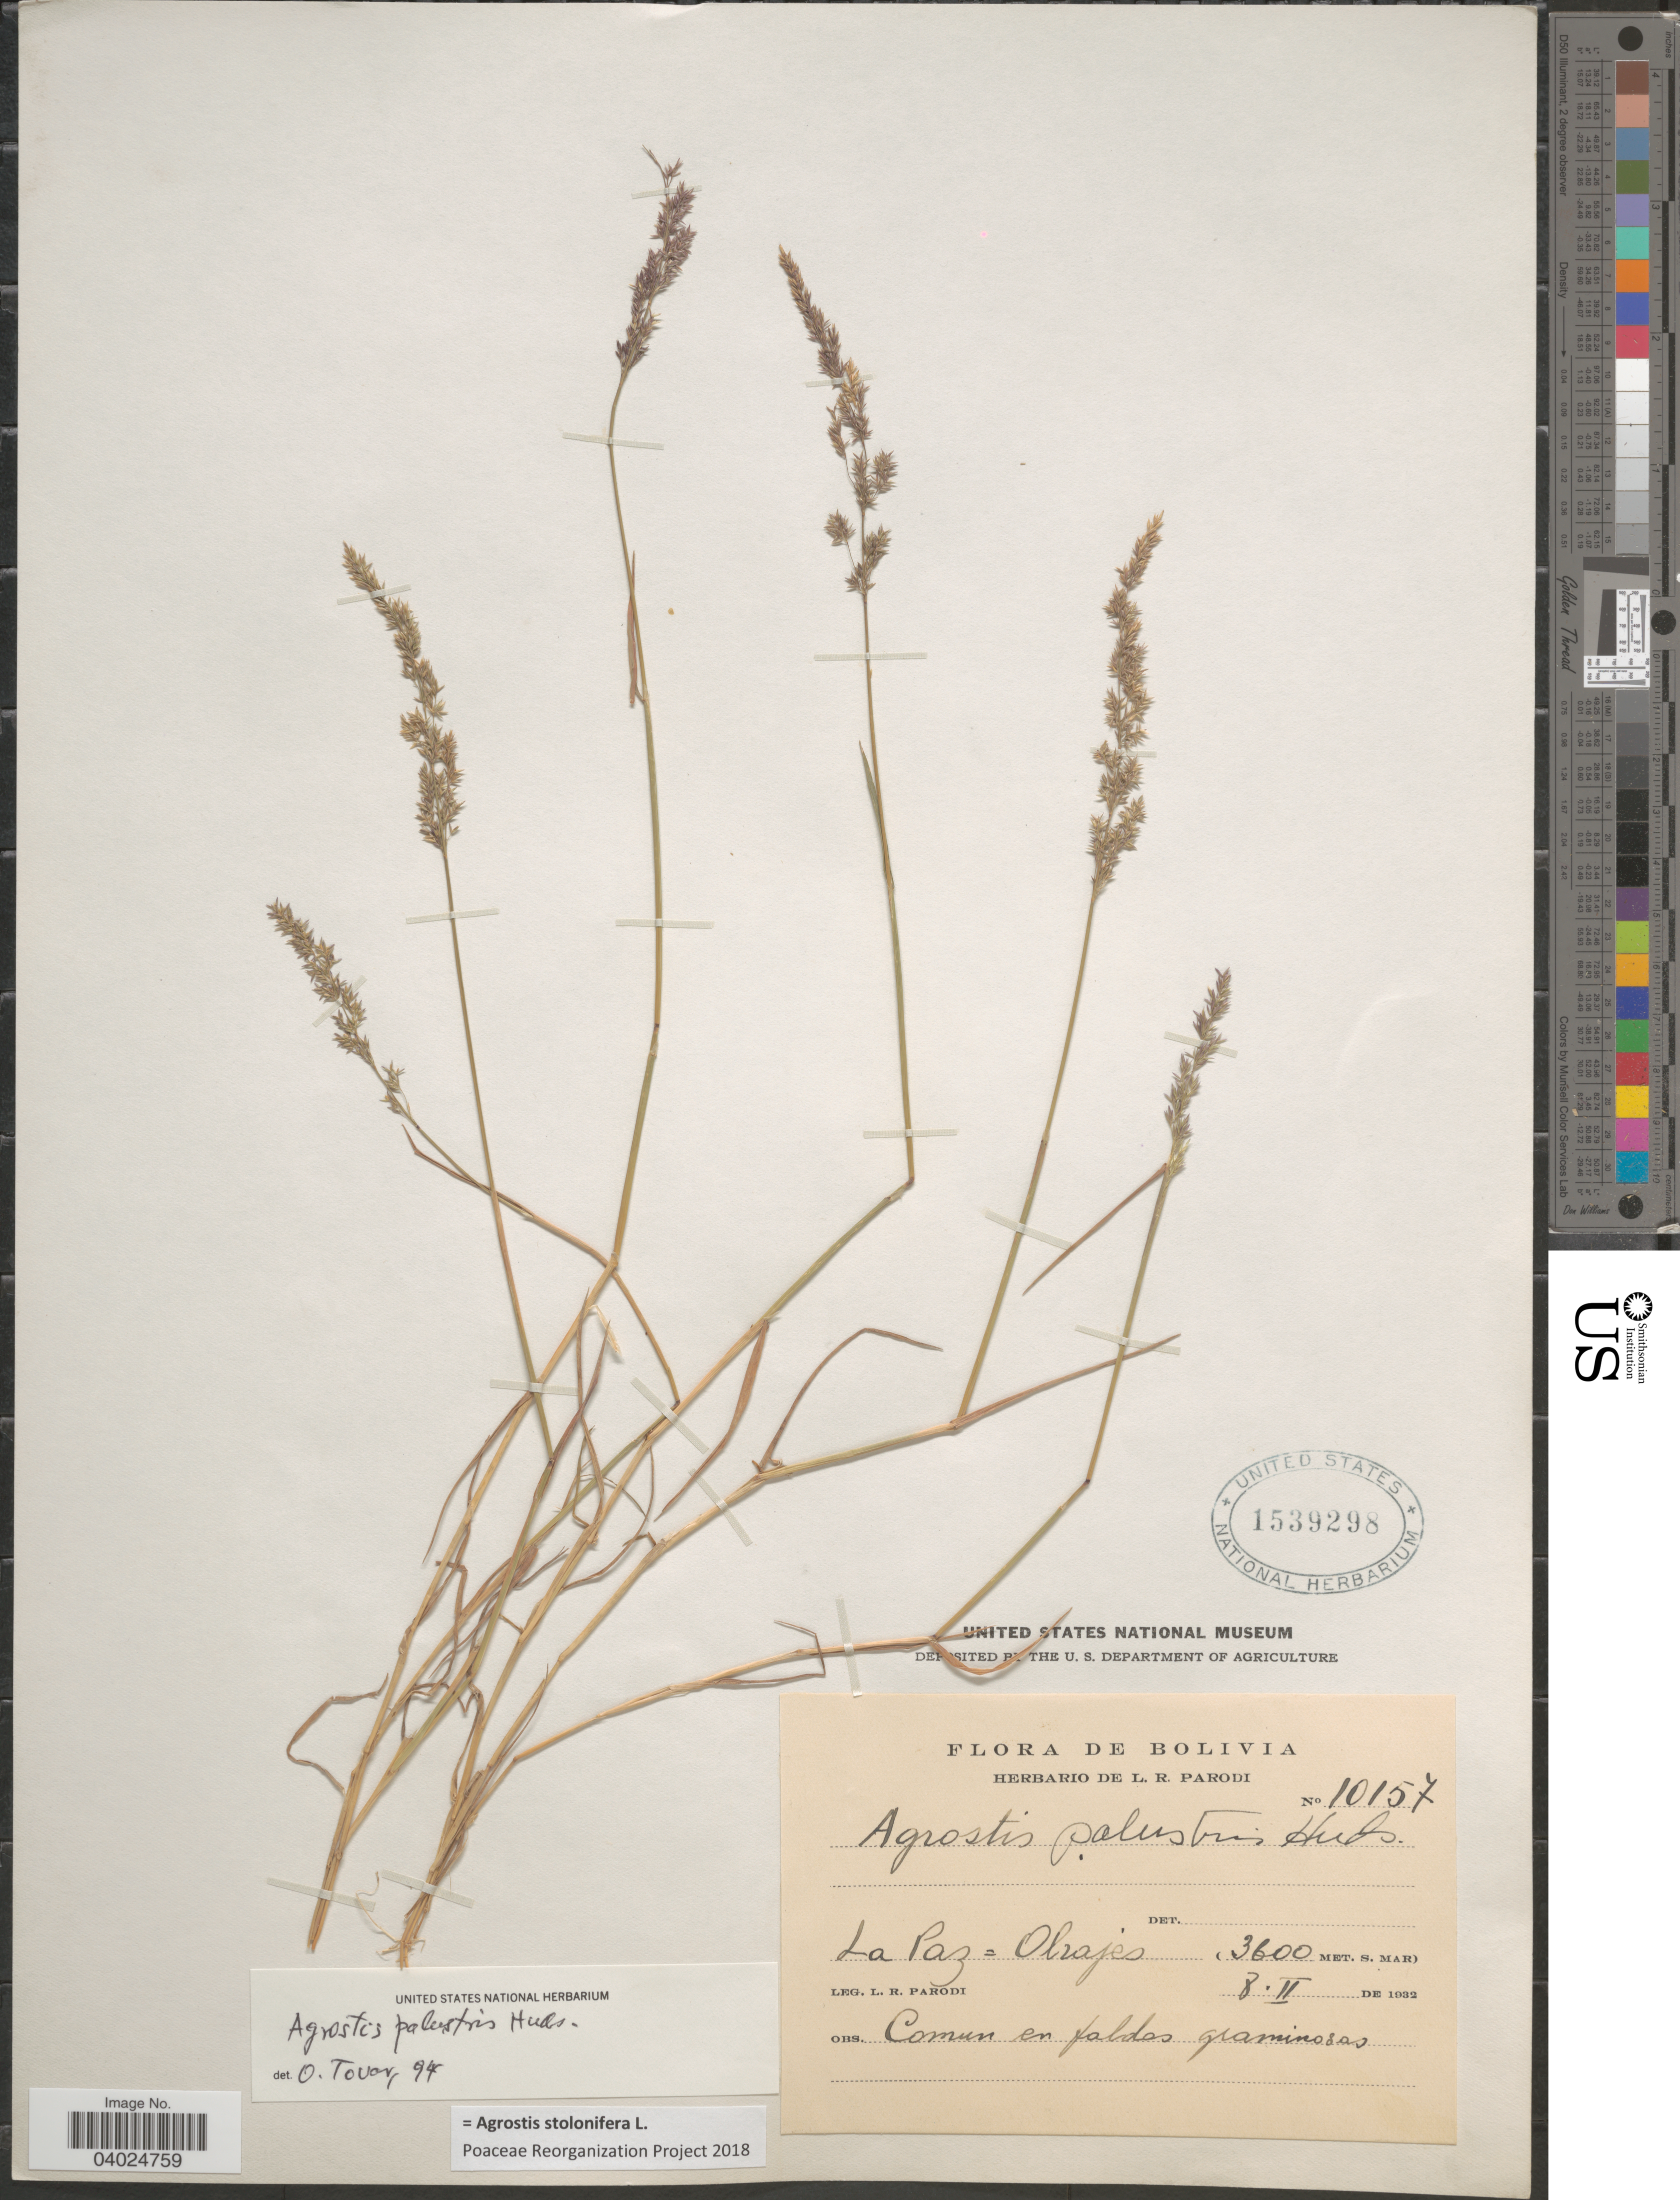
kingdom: Plantae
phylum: Tracheophyta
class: Liliopsida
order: Poales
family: Poaceae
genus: Agrostis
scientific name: Agrostis stolonifera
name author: L.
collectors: L. R. Parodi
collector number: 10157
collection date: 1932-02-08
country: Bolivia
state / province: La Paz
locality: Olrajes.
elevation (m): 3600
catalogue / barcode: US 1539298